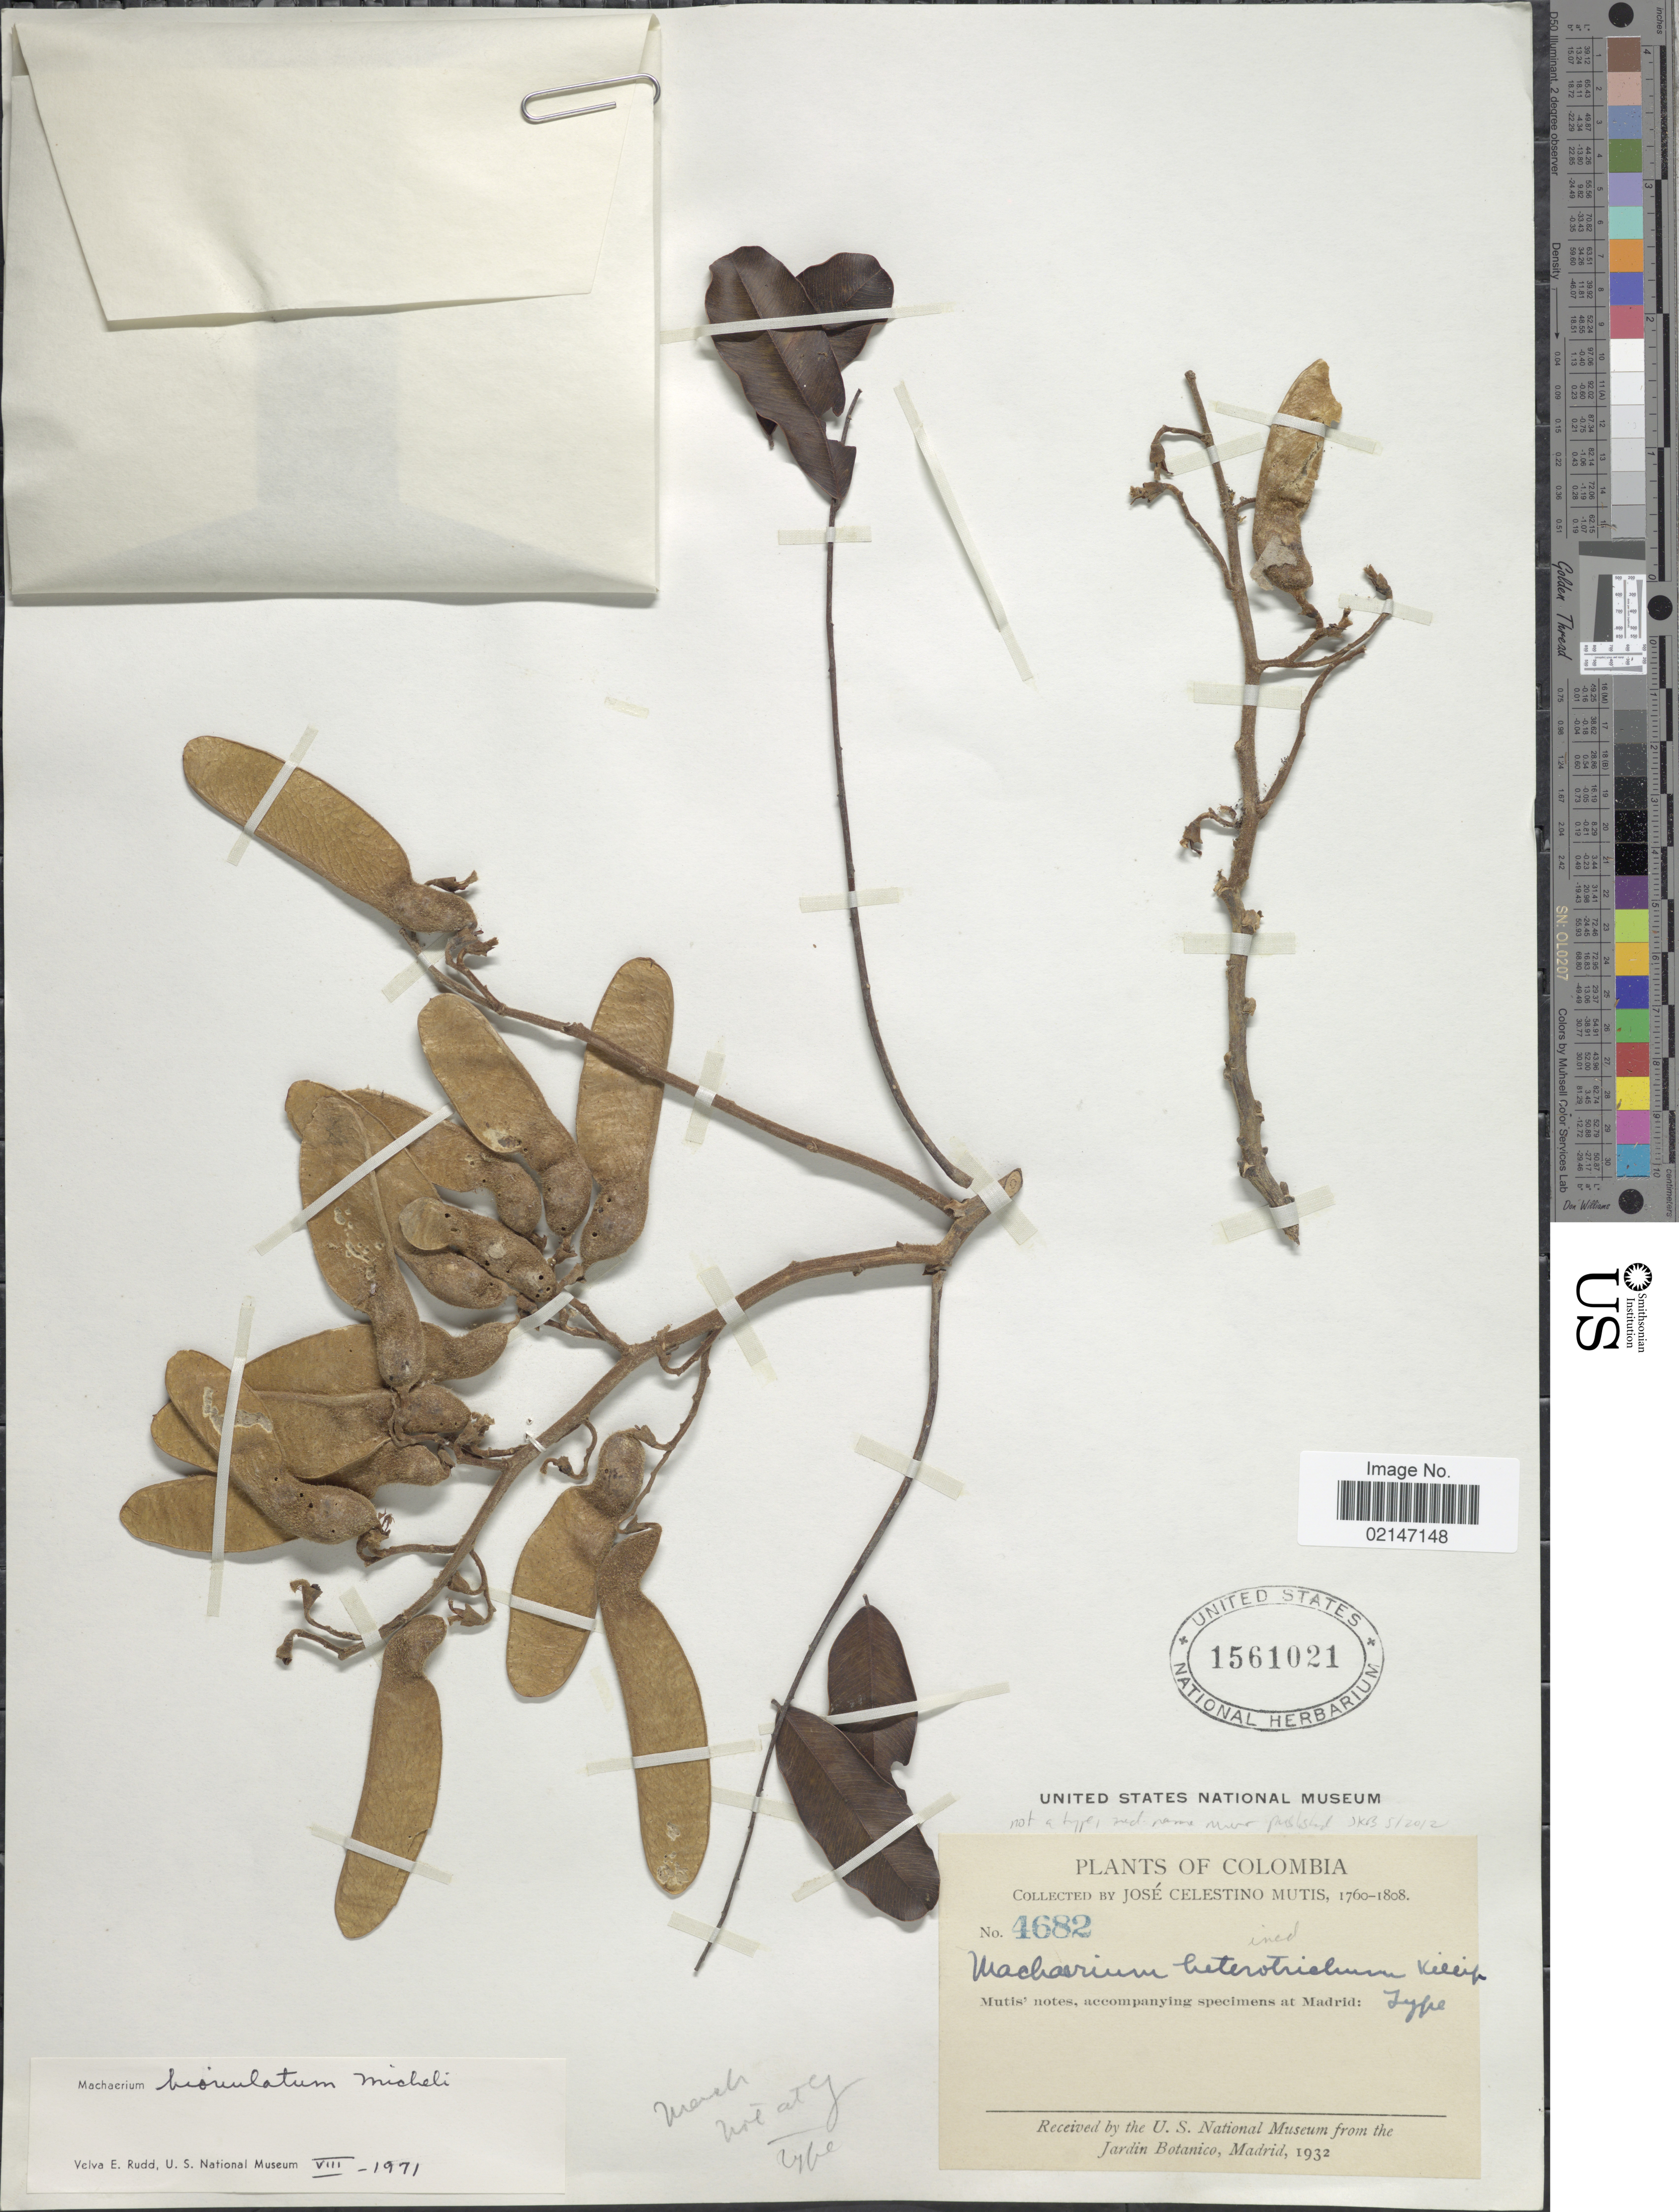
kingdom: Plantae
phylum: Tracheophyta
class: Magnoliopsida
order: Fabales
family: Fabaceae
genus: Machaerium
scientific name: Machaerium biovulatum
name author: Micheli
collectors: J. C. B. Mutis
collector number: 4682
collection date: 1760/1808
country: Colombia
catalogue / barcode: US 1561021